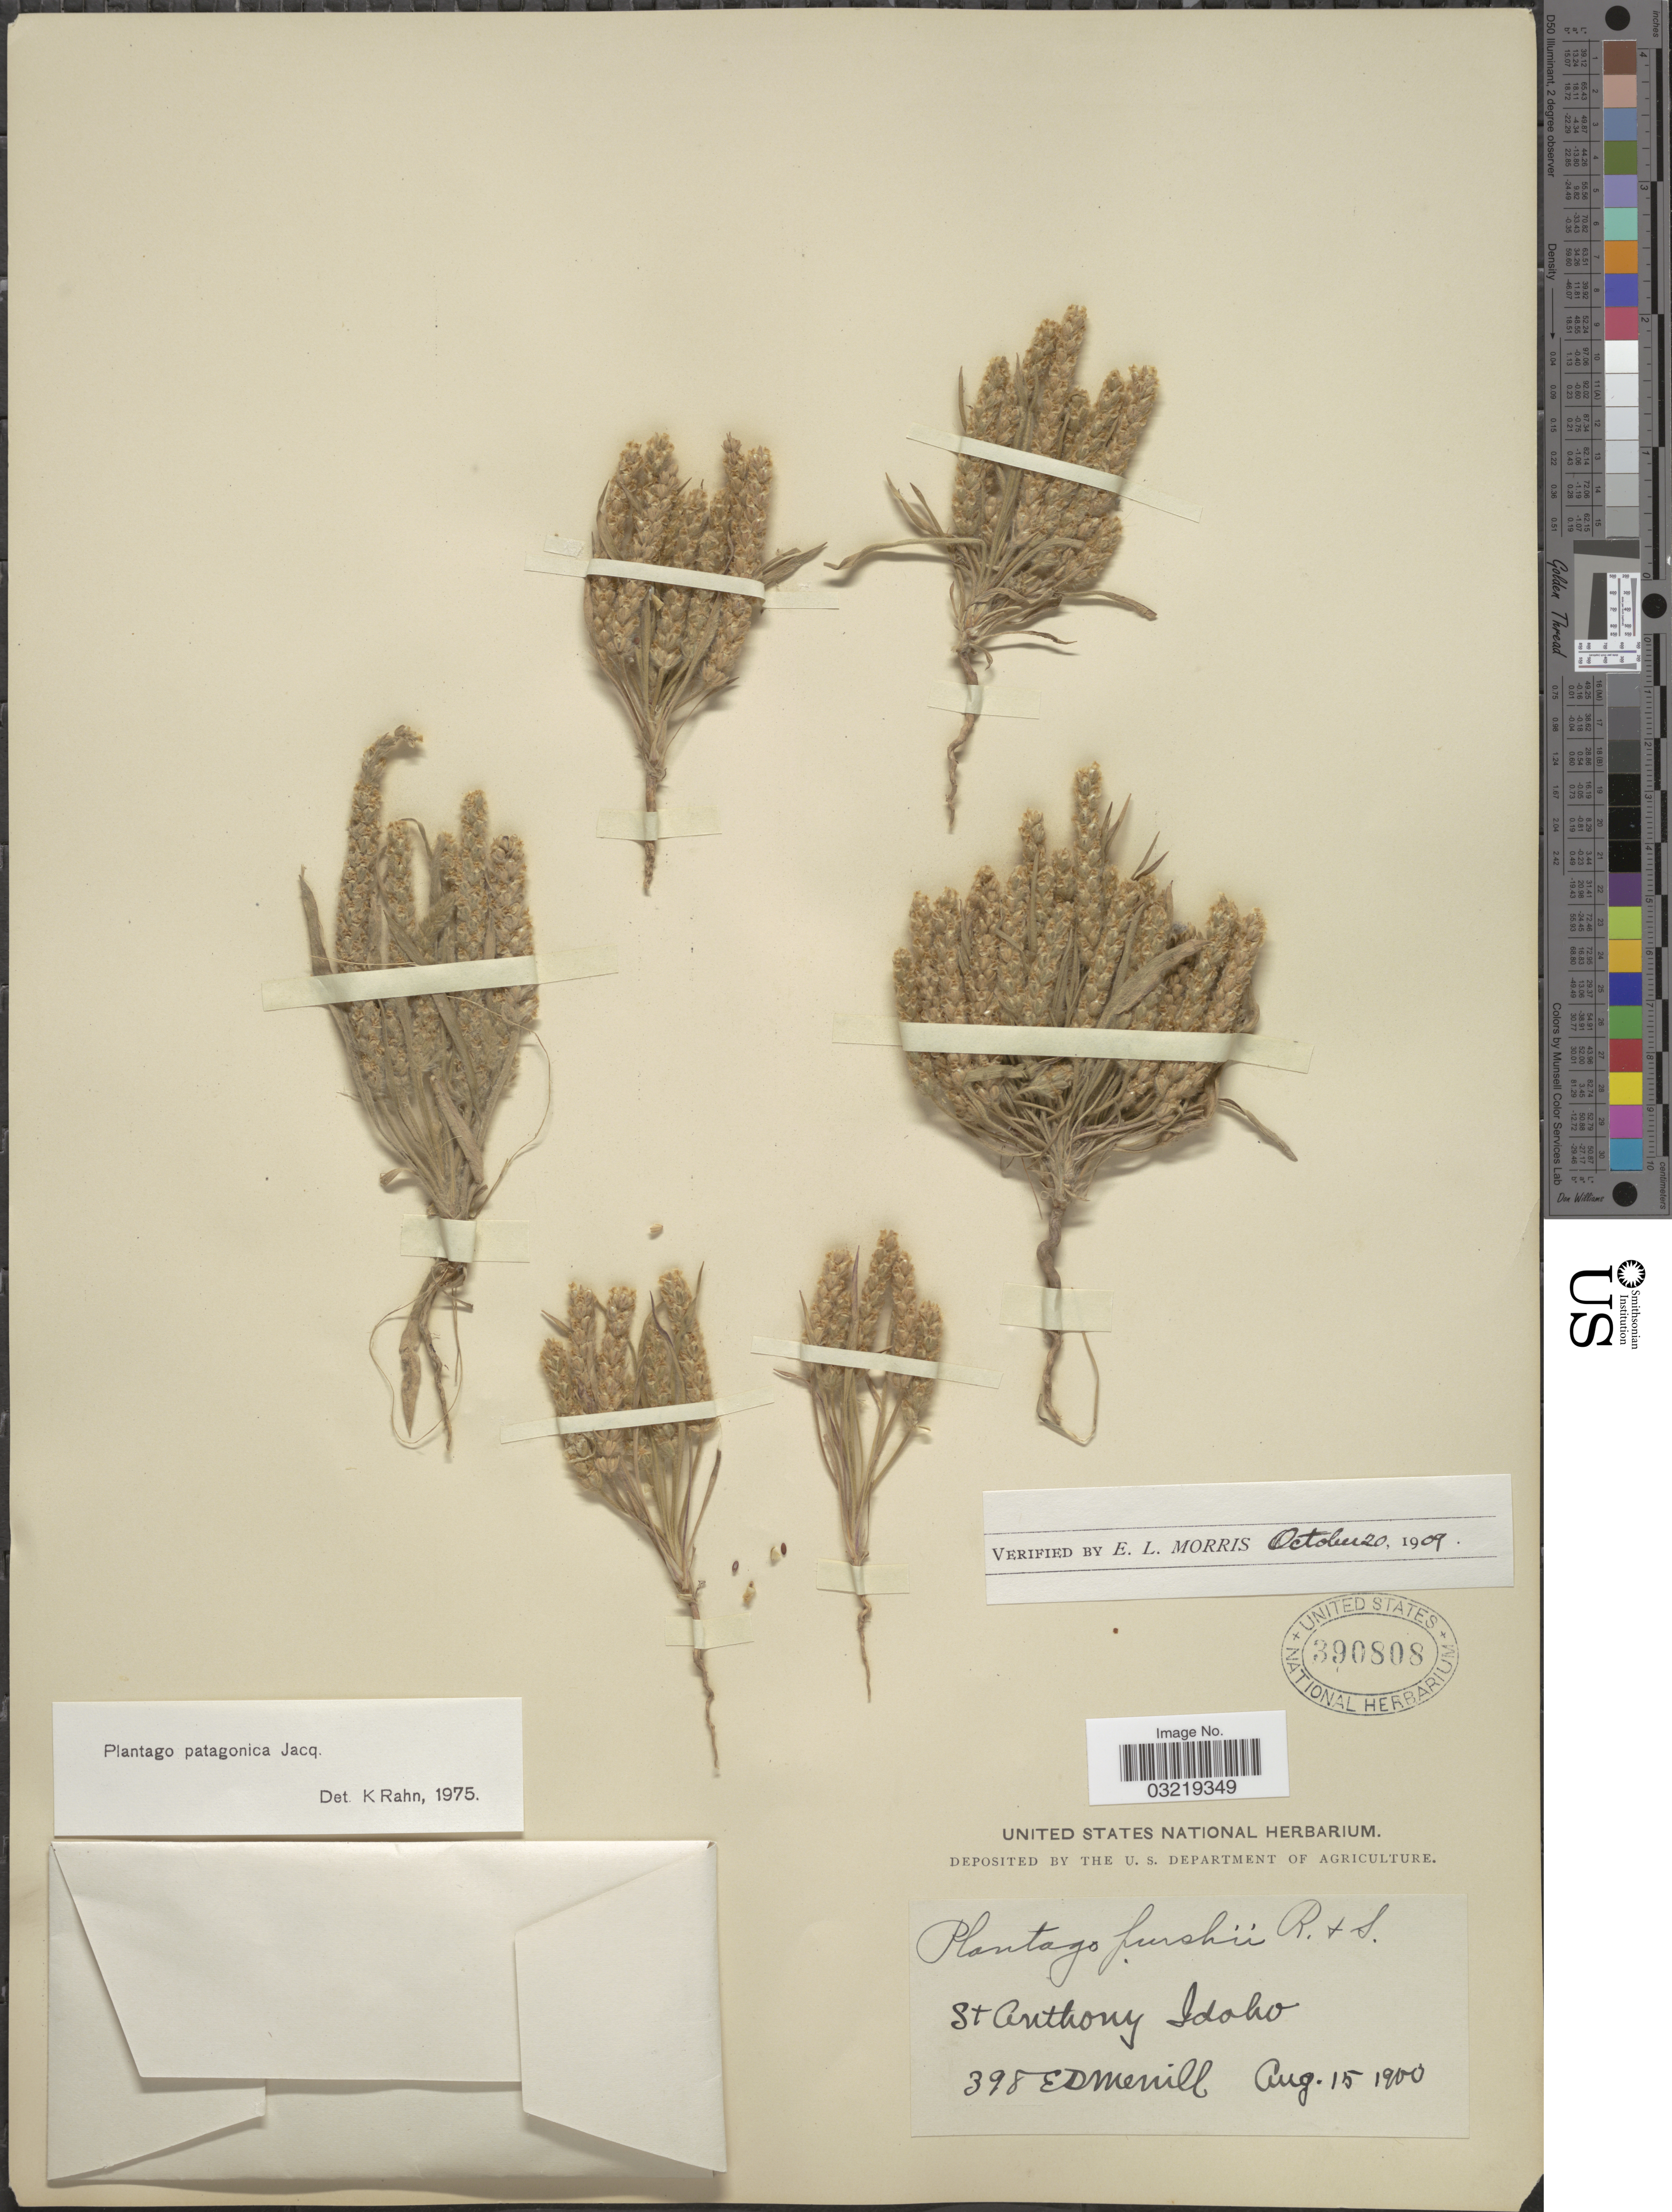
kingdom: Plantae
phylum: Tracheophyta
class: Magnoliopsida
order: Lamiales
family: Plantaginaceae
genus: Plantago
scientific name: Plantago patagonica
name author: Jacq.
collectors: E. D. Merrill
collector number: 398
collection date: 1900-08-15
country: United States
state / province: Idaho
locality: St. Anthony.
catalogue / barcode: US 390808